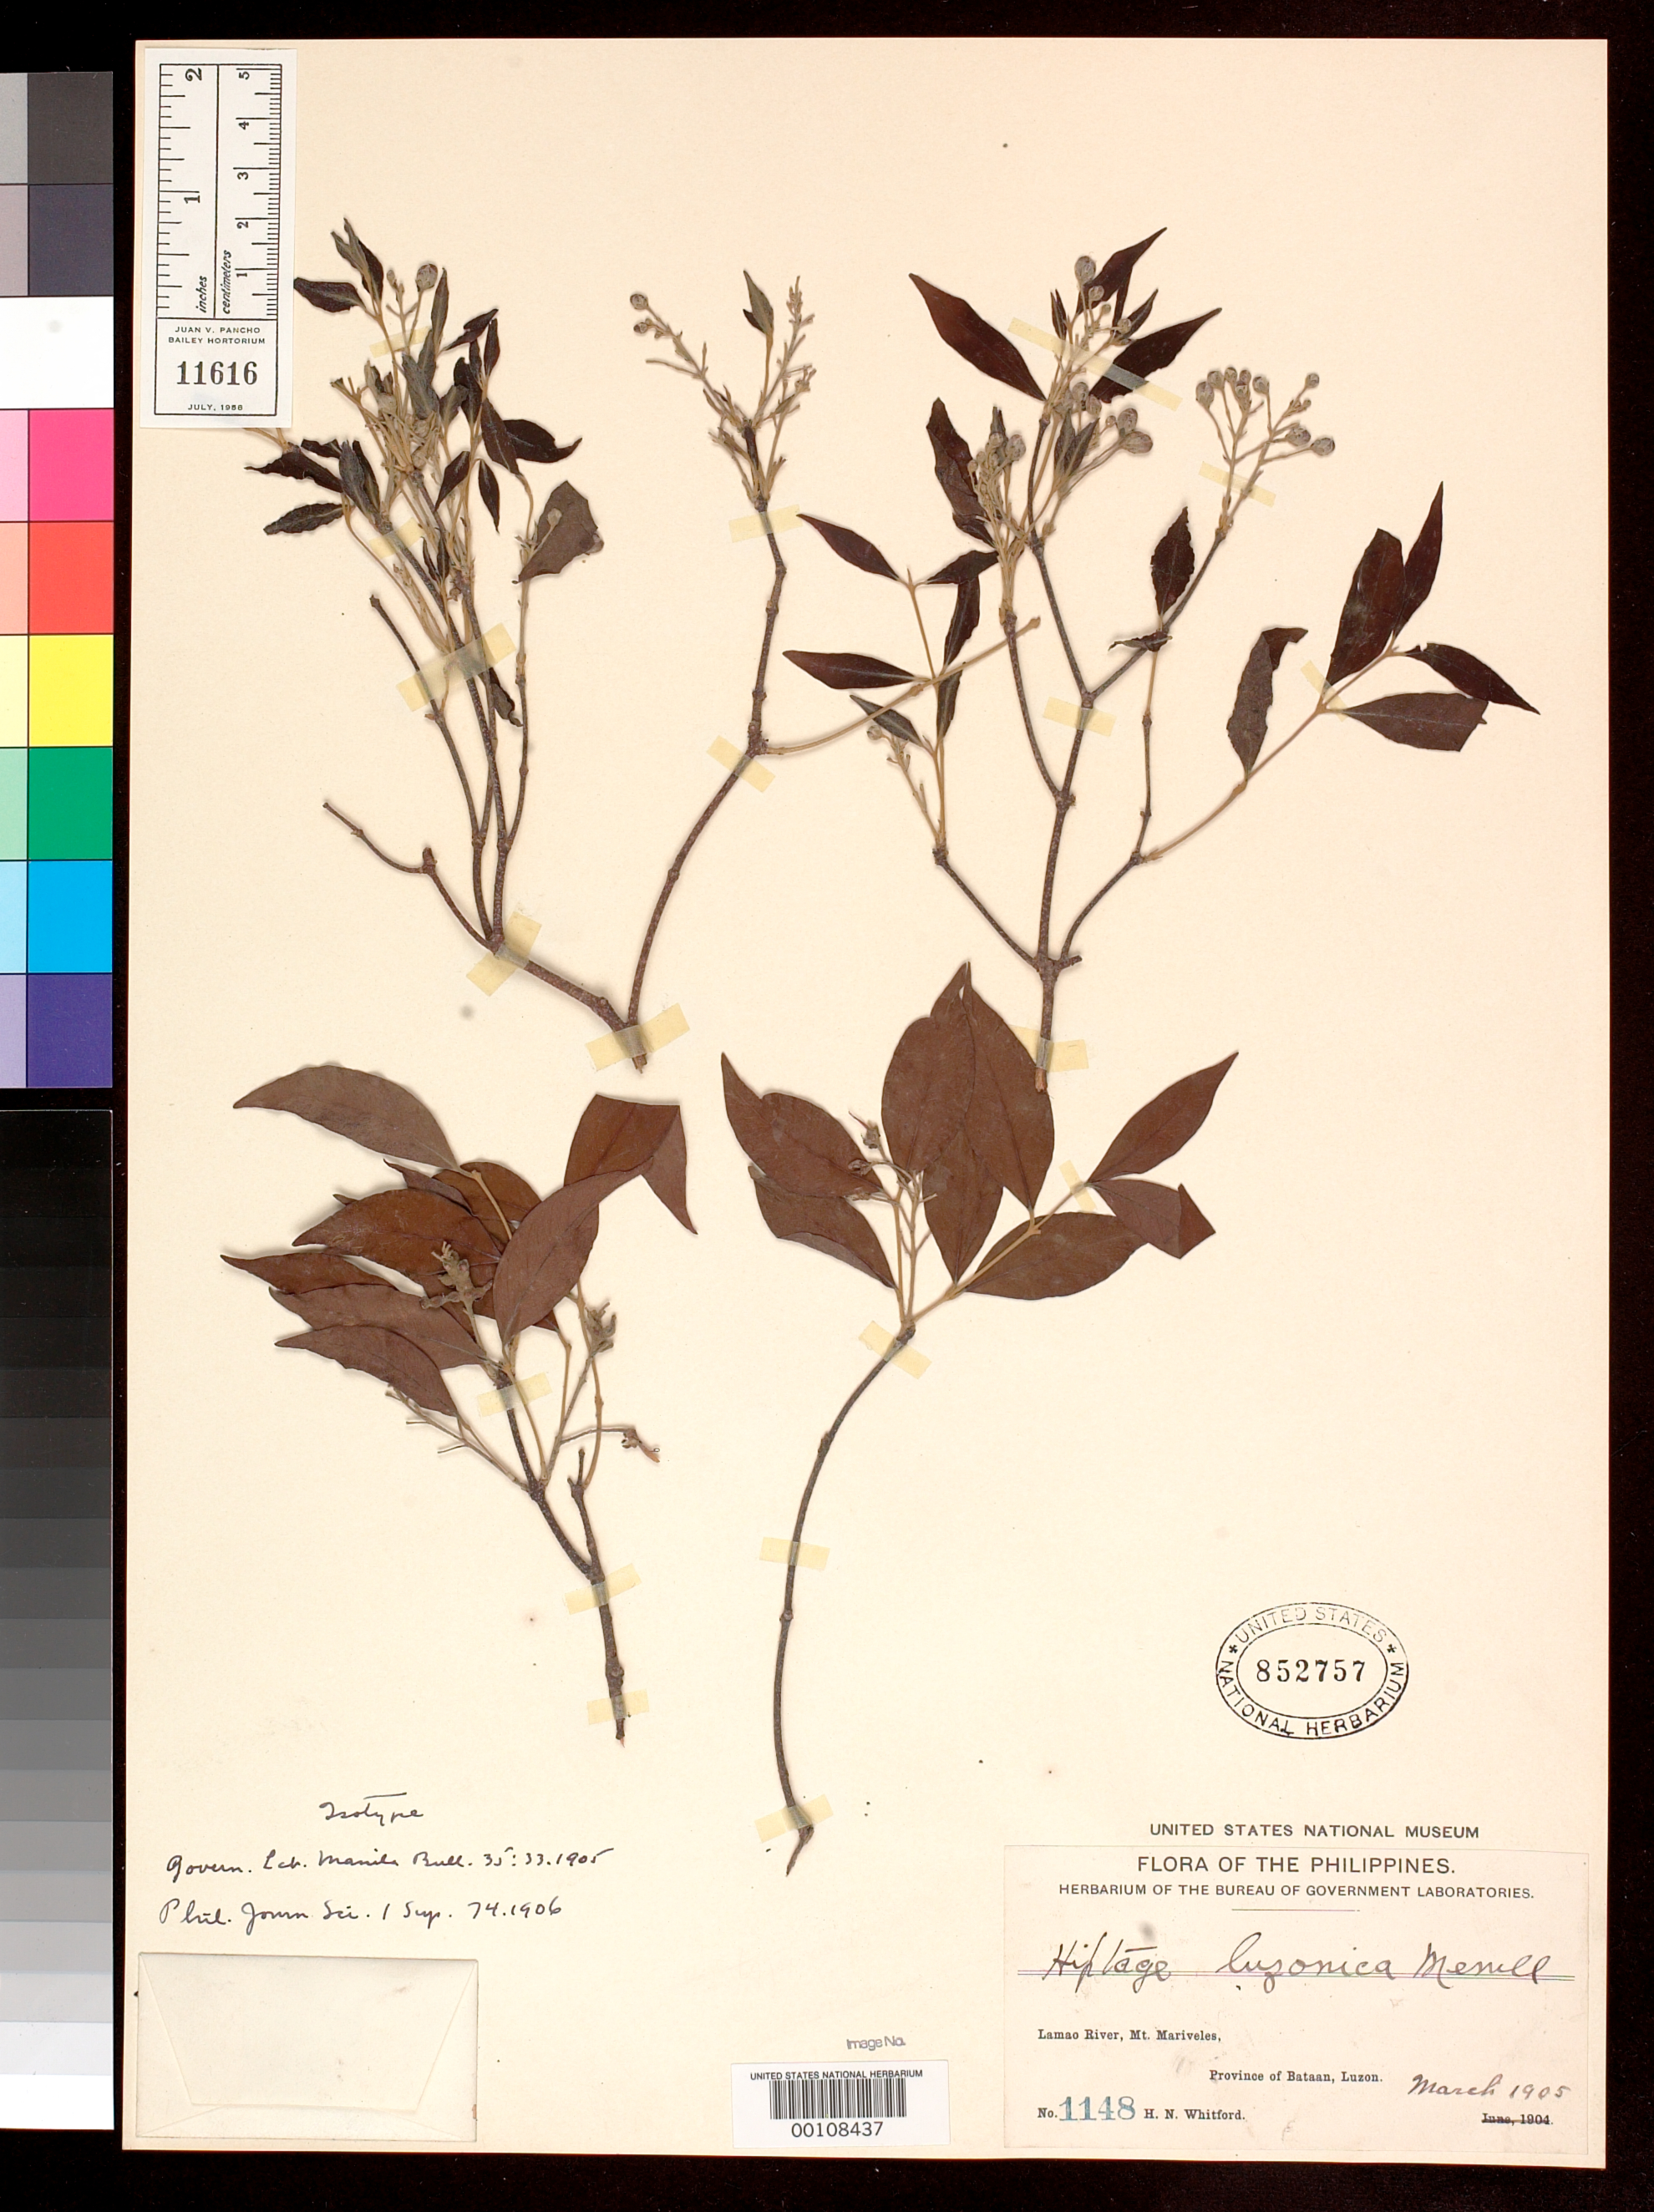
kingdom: Plantae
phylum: Tracheophyta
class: Magnoliopsida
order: Malpighiales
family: Malpighiaceae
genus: Hiptage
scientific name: Hiptage luzonica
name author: Merr.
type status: Isotype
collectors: H. N. Whitford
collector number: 1148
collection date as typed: Mar 1905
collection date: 1905-03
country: Philippines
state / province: Central Luzon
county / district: Bataan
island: Luzon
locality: Mt. Mariveles.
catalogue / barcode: US 852757